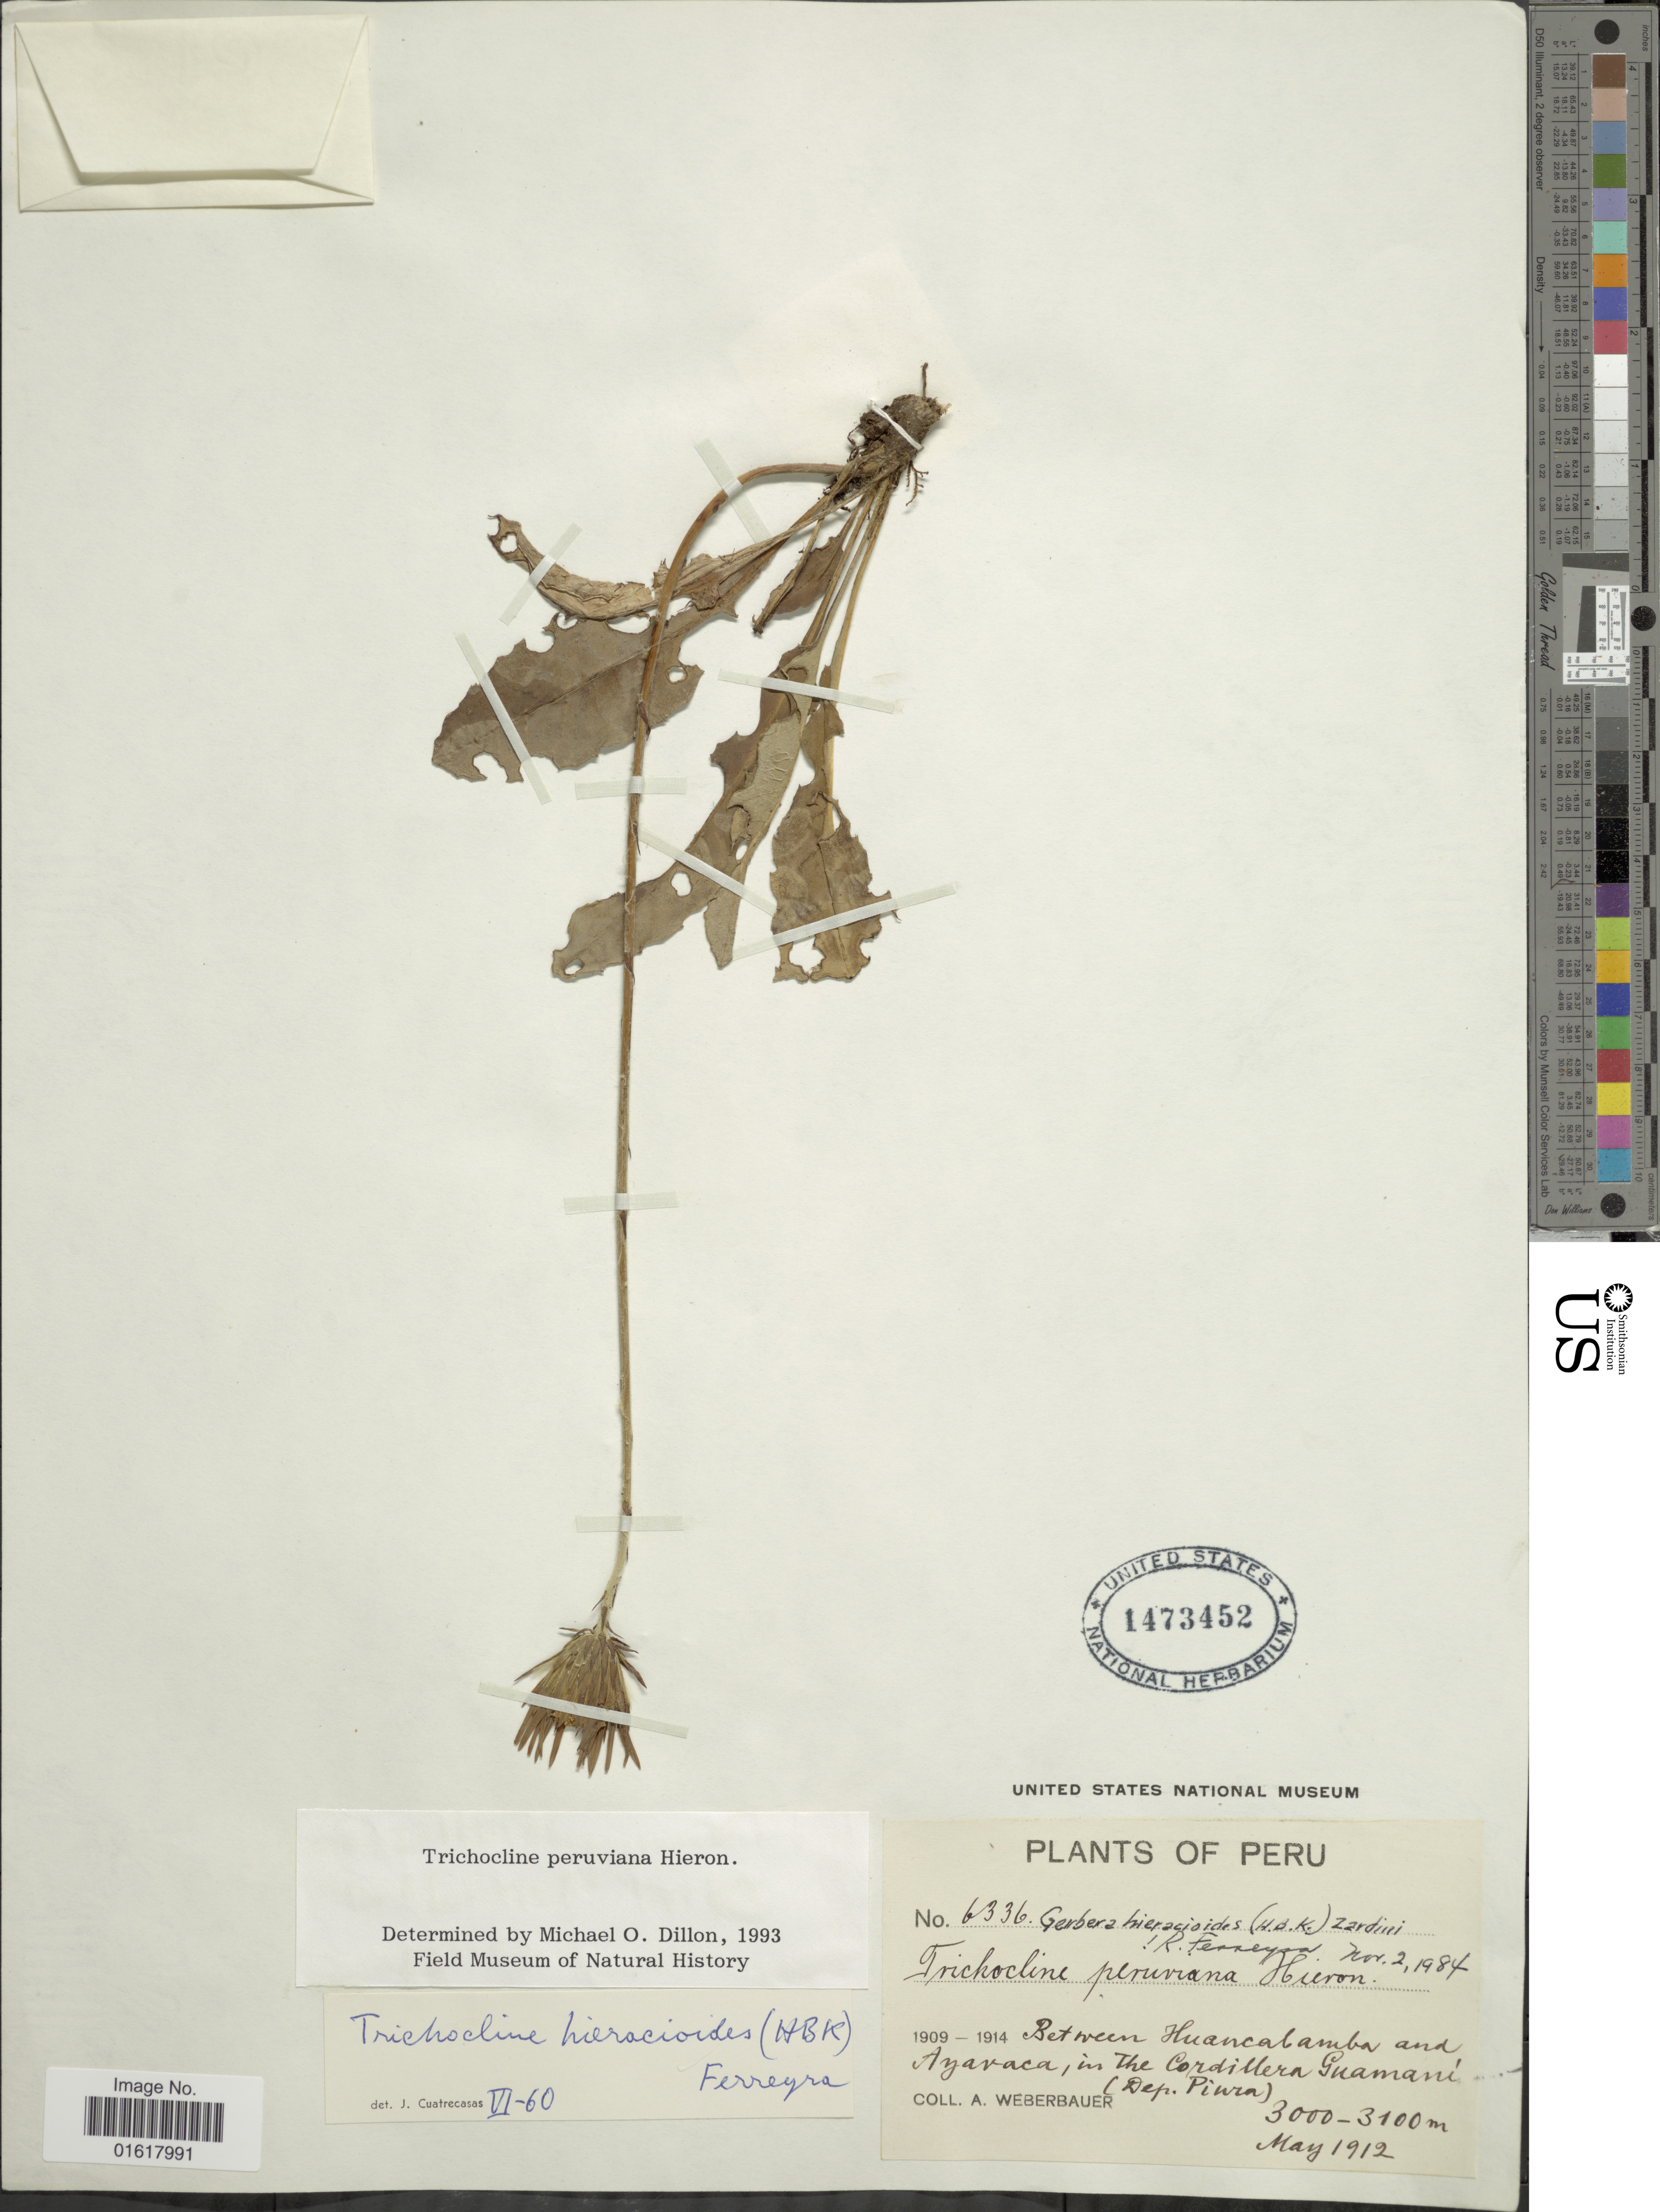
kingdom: Plantae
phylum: Tracheophyta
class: Magnoliopsida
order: Asterales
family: Asteraceae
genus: Trichocline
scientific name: Trichocline peruviana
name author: Hieron.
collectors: A. Weberbauer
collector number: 6336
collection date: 1912-05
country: Peru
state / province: Piura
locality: Between Huancabamba and Ayavaca, in the Cordillera Guamaní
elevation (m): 3000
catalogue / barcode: US 1473452